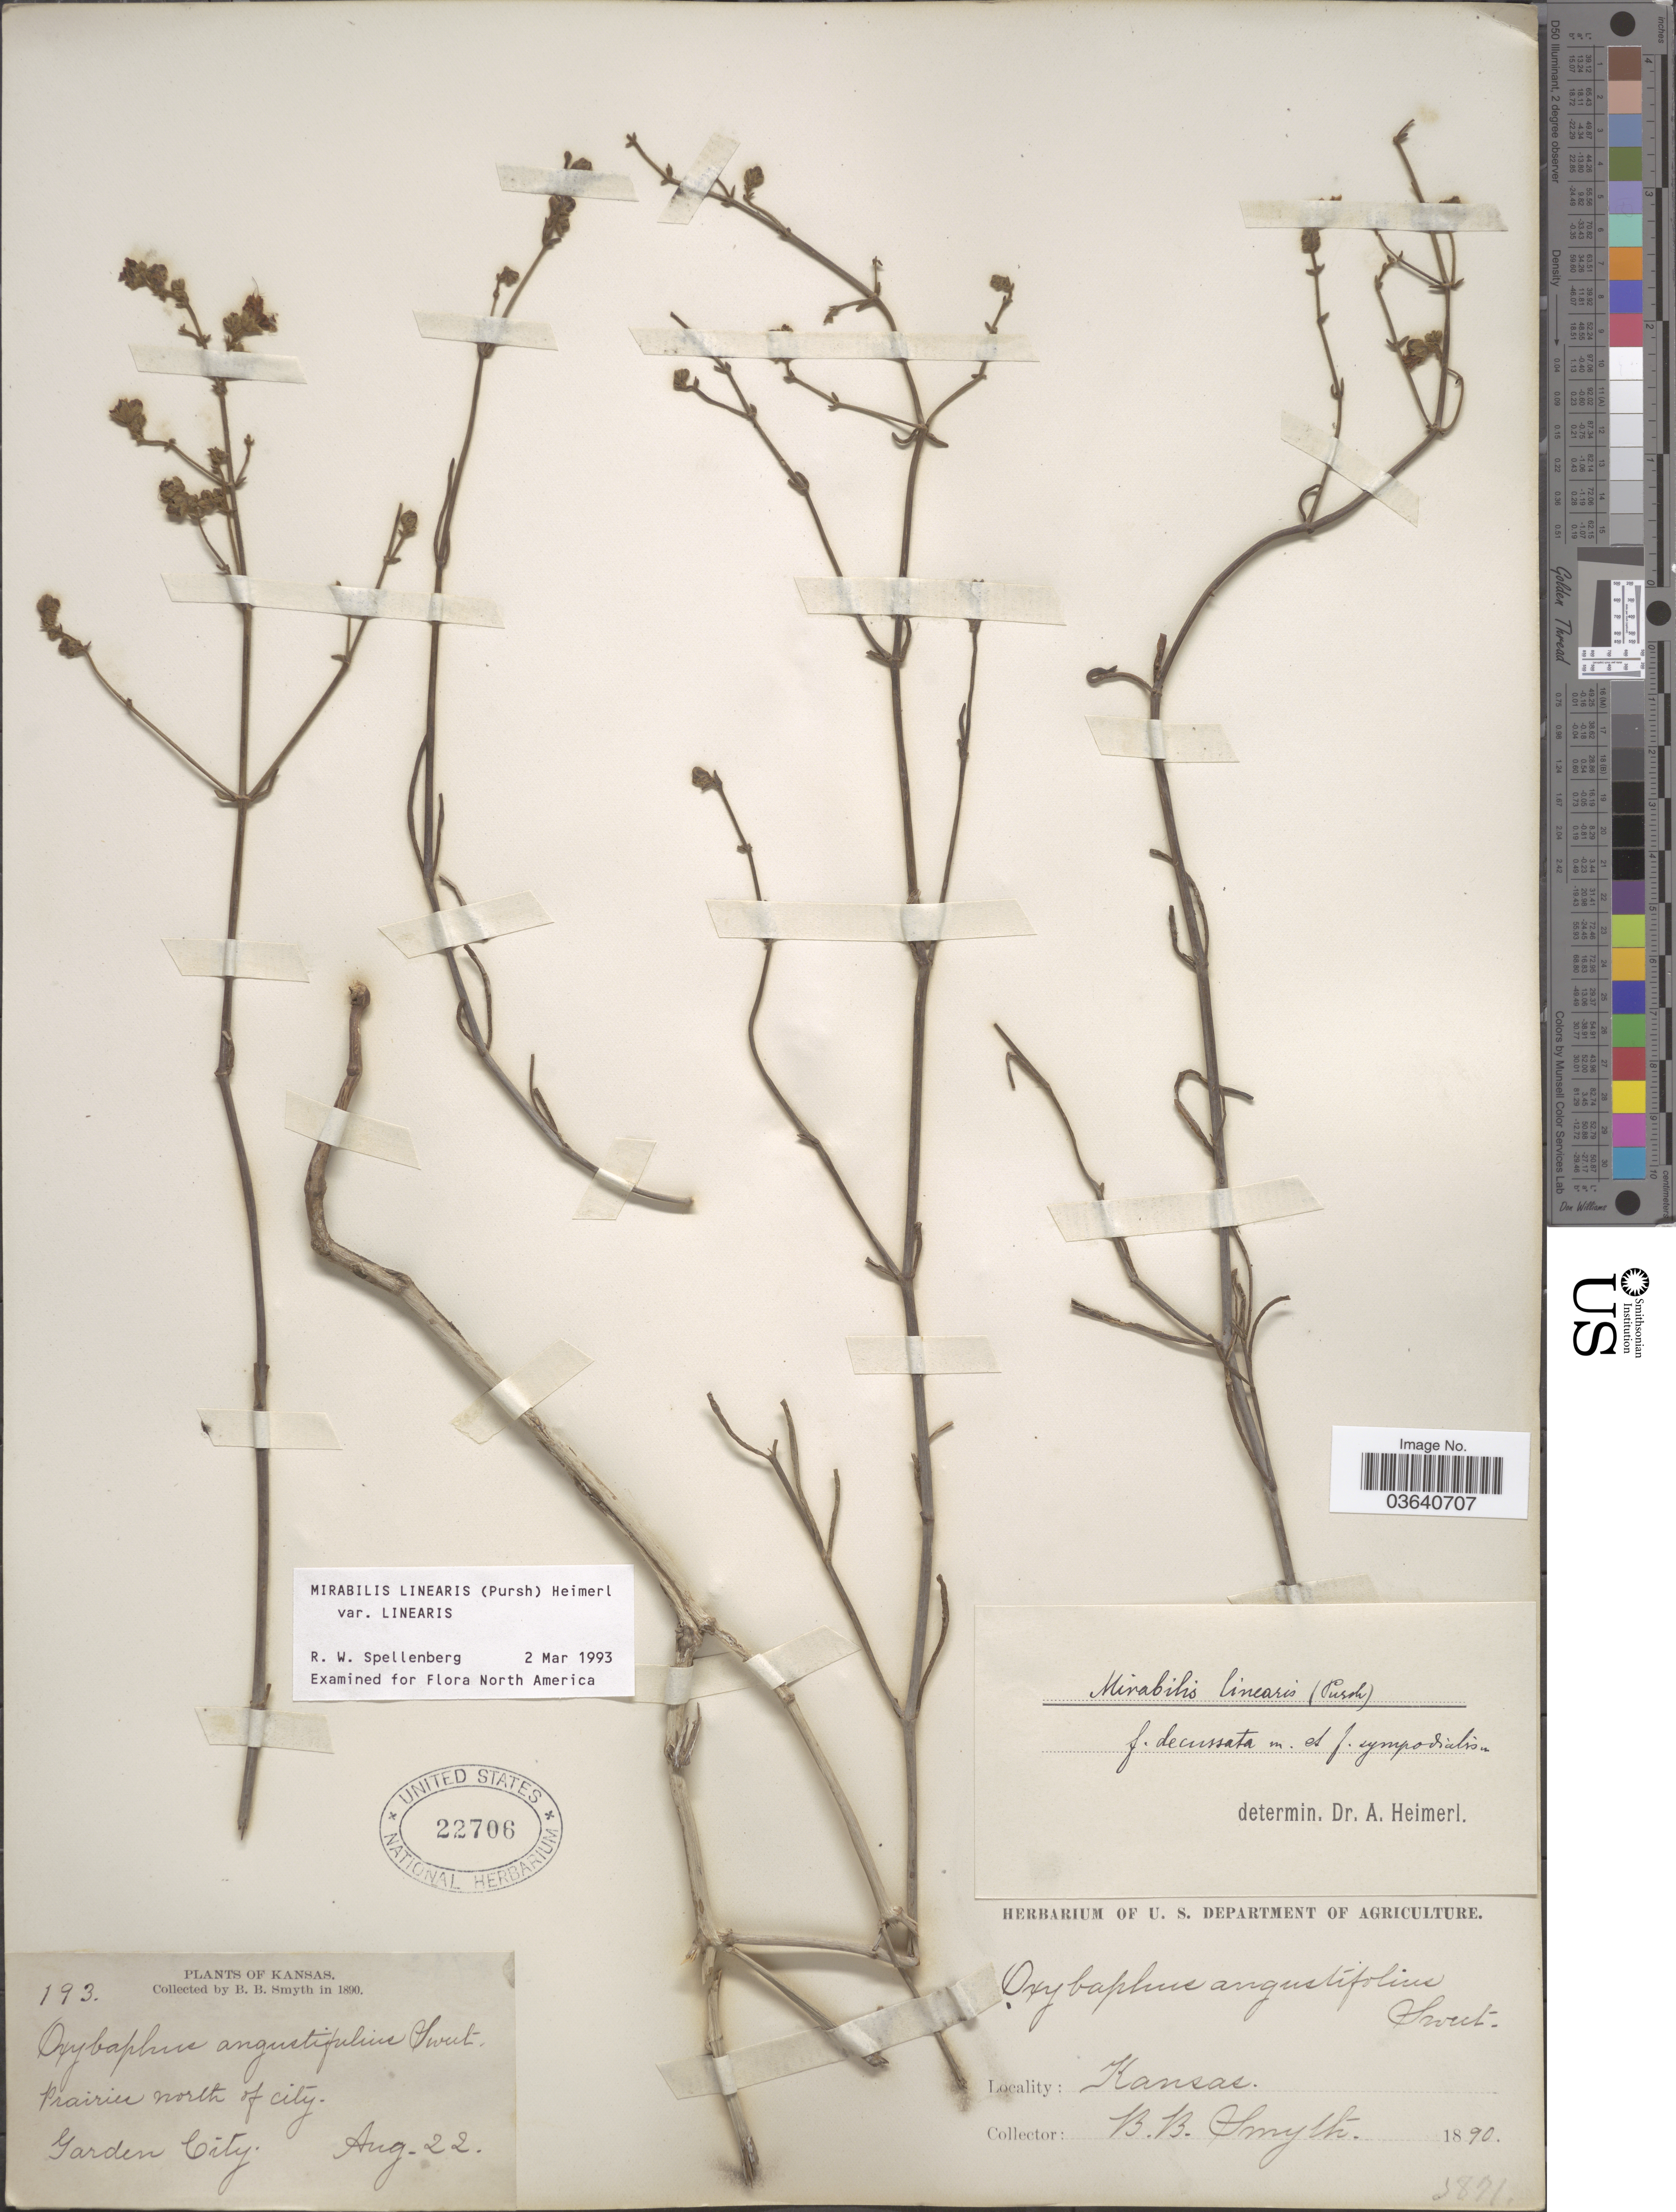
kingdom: Plantae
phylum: Tracheophyta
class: Magnoliopsida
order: Caryophyllales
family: Nyctaginaceae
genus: Mirabilis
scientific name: Mirabilis linearis var. linearis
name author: (Pursh) Heimerl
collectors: B. Smyth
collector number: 193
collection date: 1890-08-22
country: United States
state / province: Kansas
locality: Prairie north of city. Garden City.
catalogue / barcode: US 22706